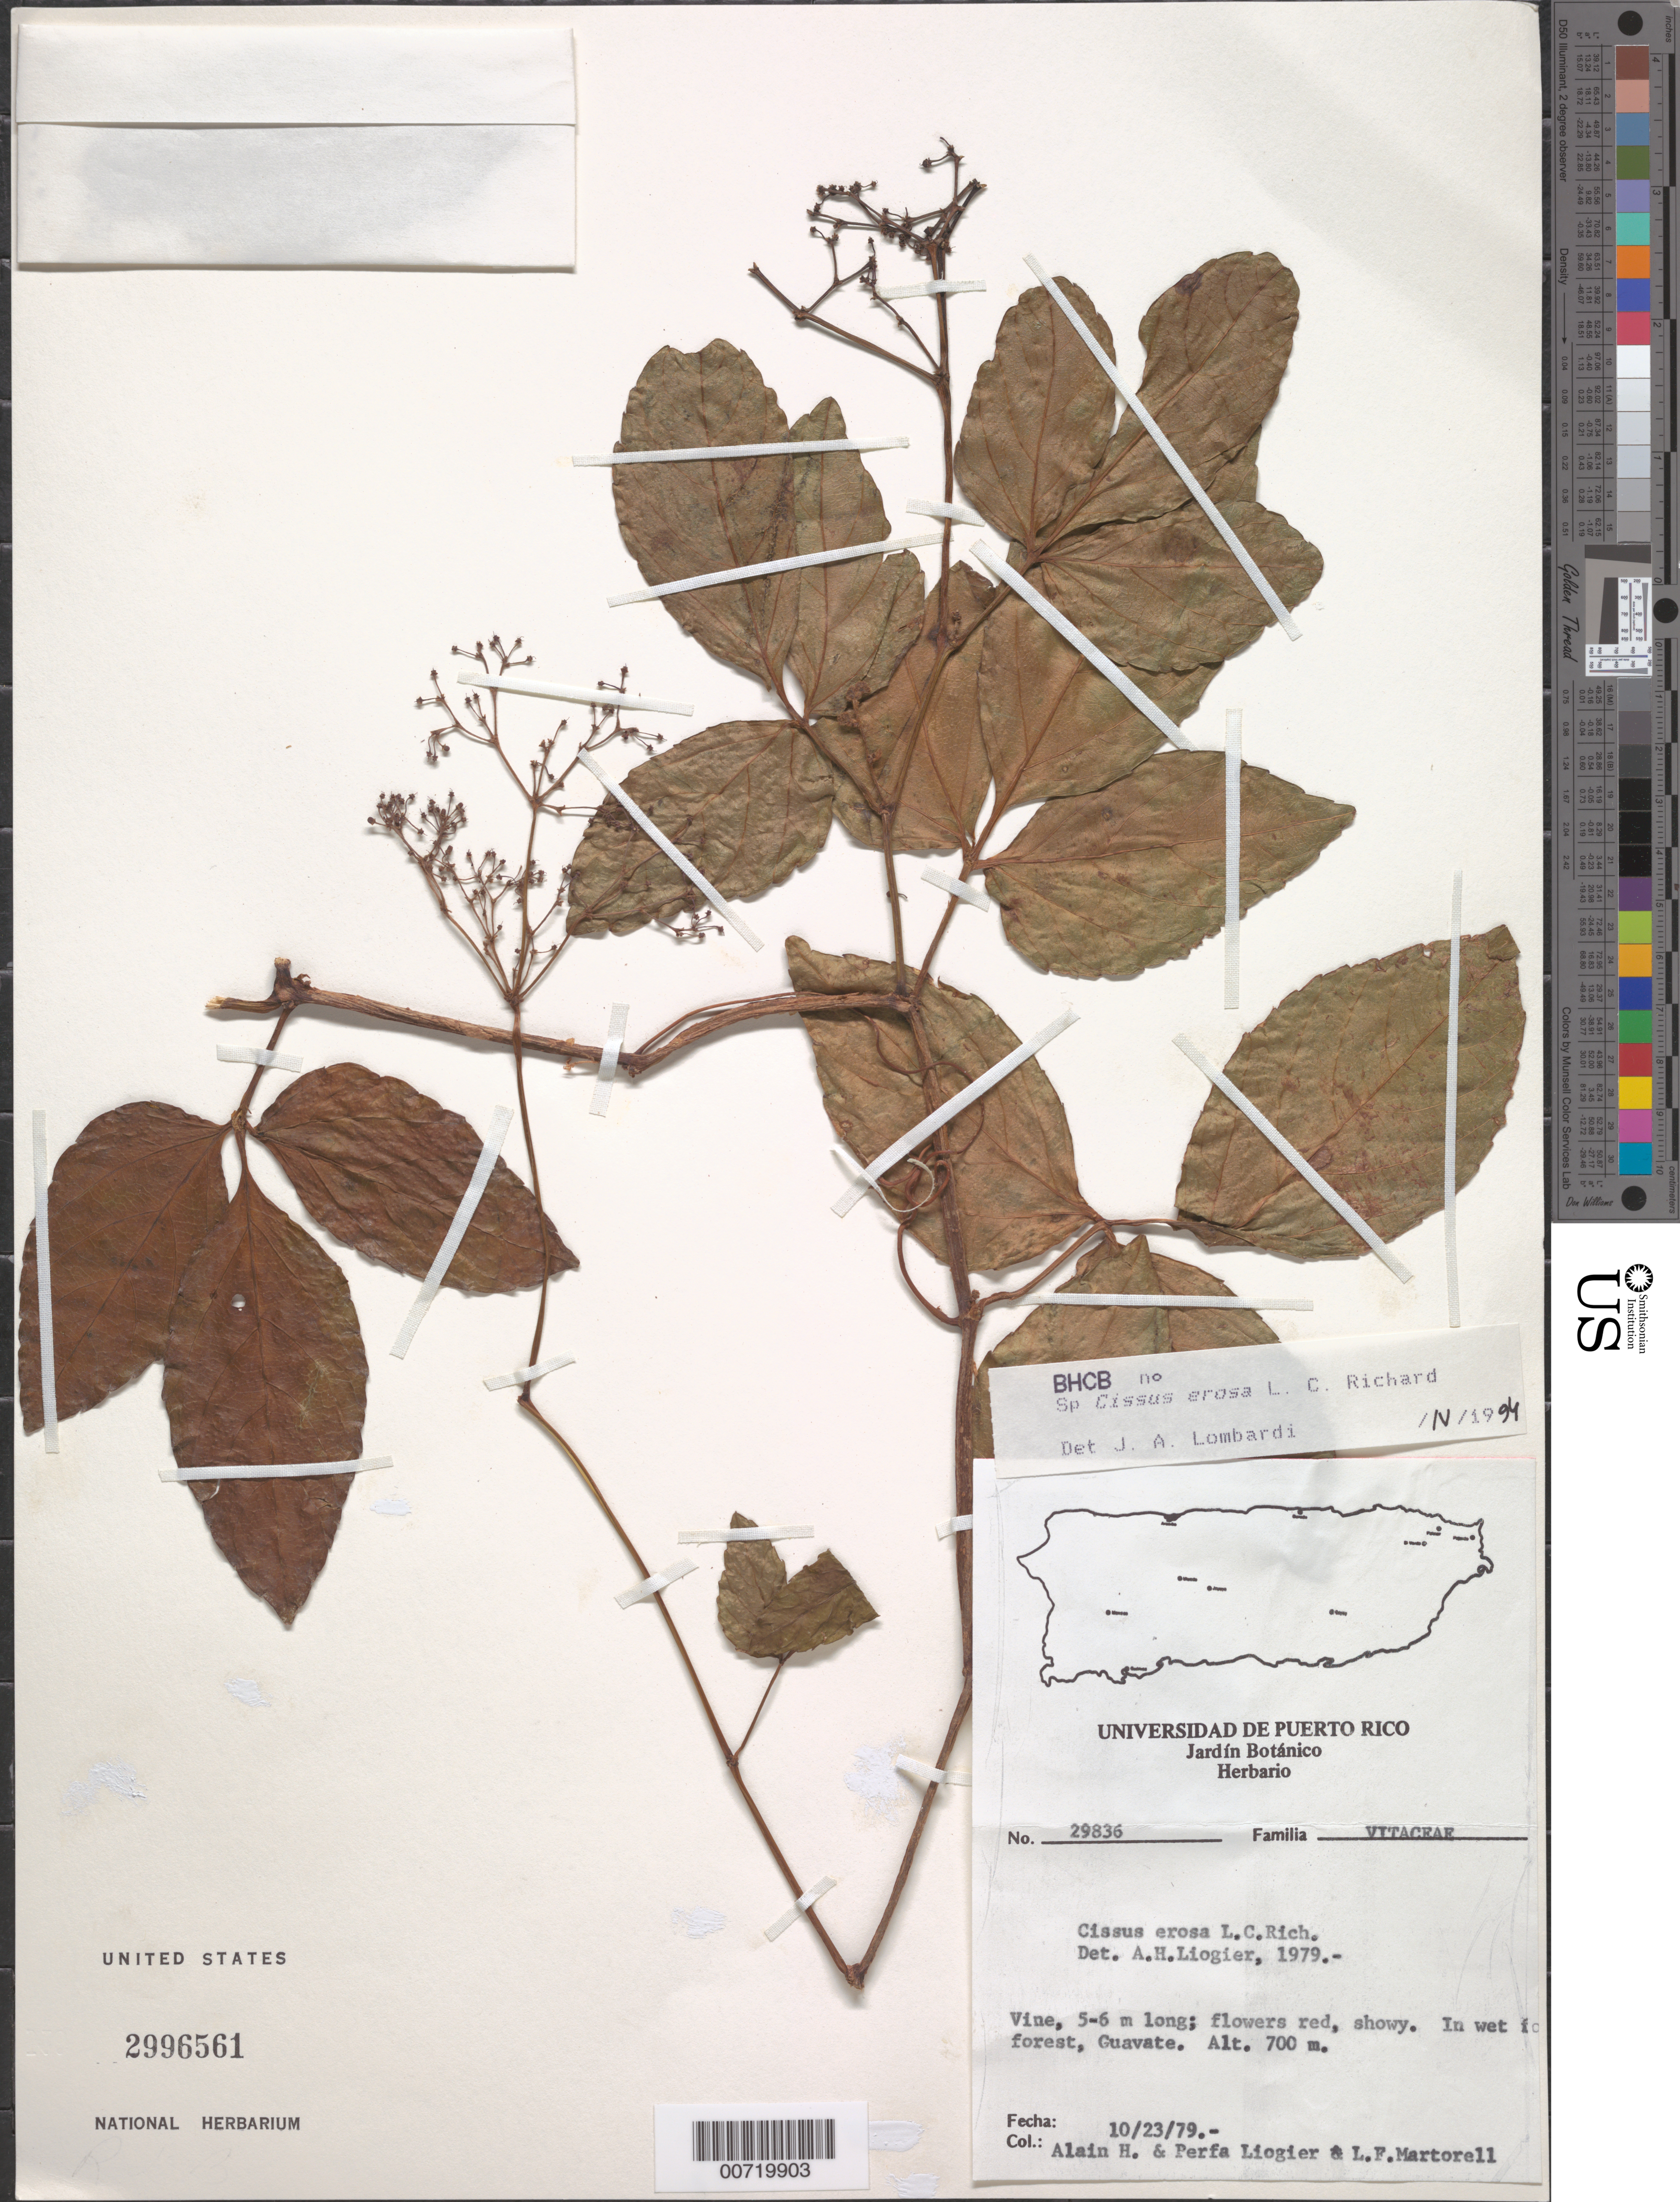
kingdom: Plantae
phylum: Tracheophyta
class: Magnoliopsida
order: Vitales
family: Vitaceae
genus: Cissus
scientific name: Cissus erosa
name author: Rich.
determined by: Liogier, Alain H.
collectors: A. H. Liogier, M. P. Liogier & L. Martorell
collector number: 29836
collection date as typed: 23 Oct 1979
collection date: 1979-10-23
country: Puerto Rico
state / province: Cayey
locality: Guavate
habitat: In wet forest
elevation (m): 700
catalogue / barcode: US 2996561